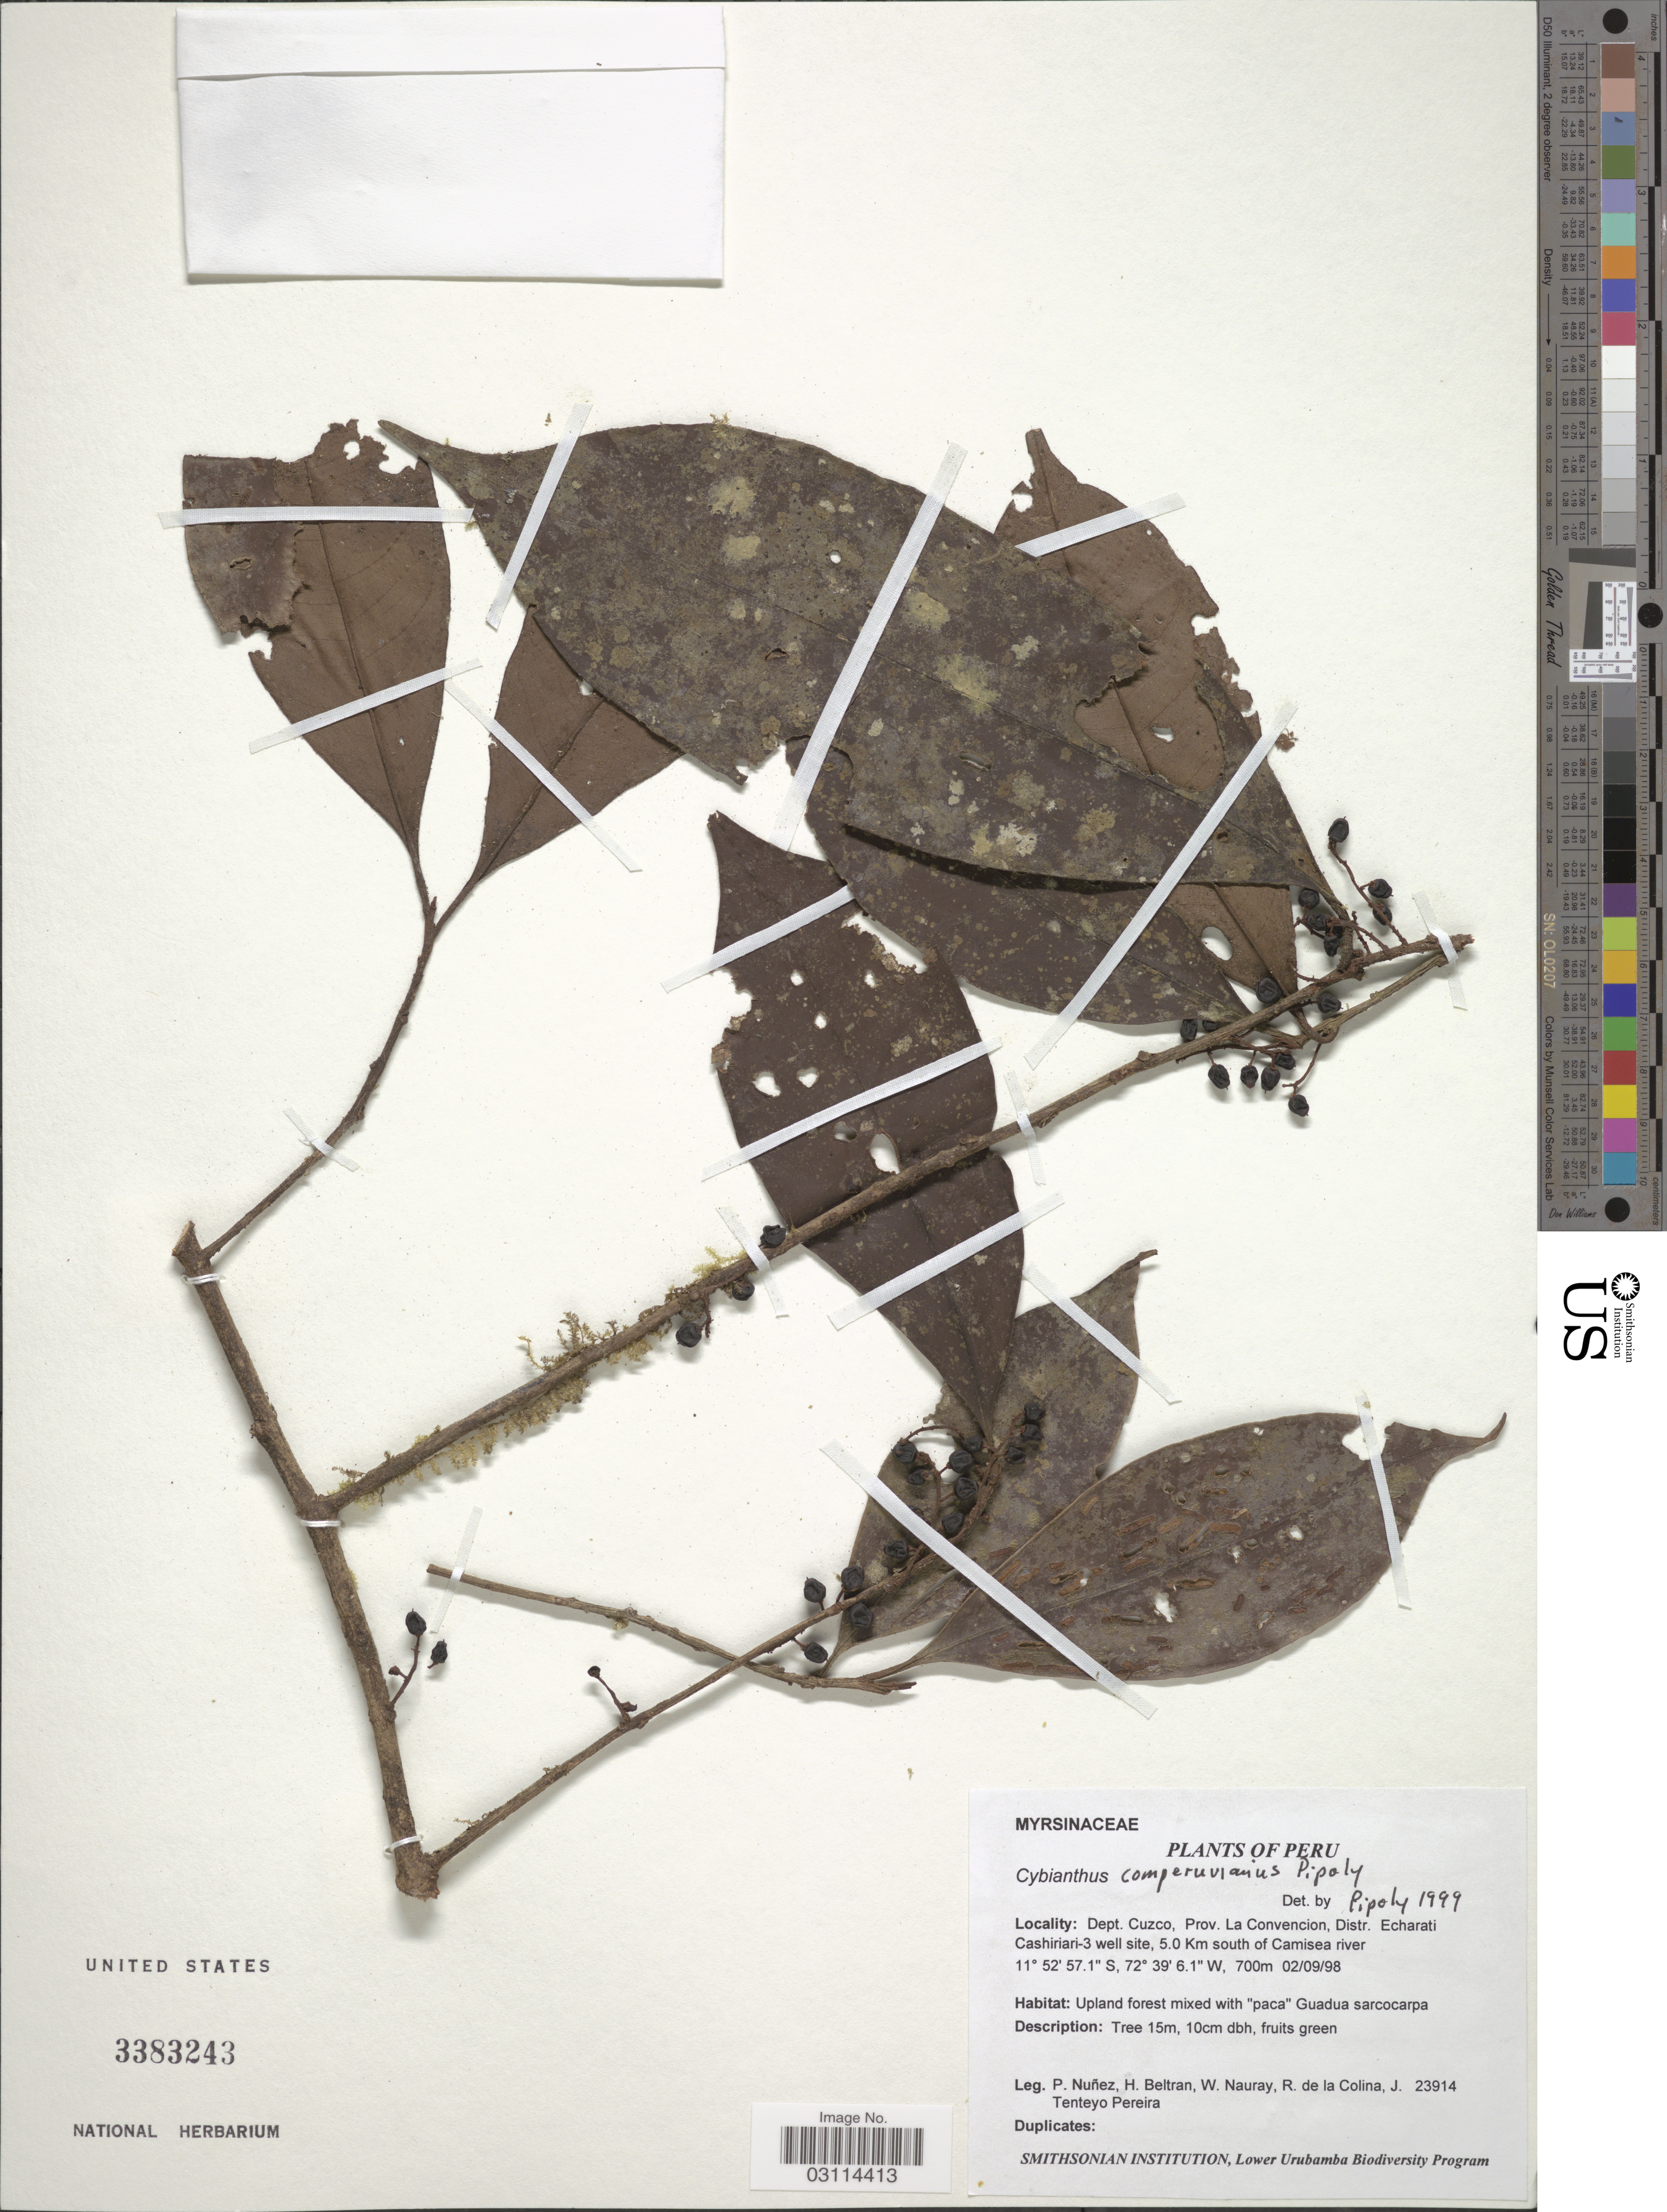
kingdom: Plantae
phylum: Tracheophyta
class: Magnoliopsida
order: Ericales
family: Primulaceae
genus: Cybianthus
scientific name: Cybianthus comperuvianus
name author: Pipoly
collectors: P. Nuñez V., H. Beltran, W. Nauray, R. Colina & J. Tenteyo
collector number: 23914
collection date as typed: Transcribed d/m/y: 2/9/98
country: Peru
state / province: Cusco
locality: Dept. Cuzco, Prov. La Convencion, Distr. Echarati Cashiriari-3 well site, 5.0 Km south of Camisea river.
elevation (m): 700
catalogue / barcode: US 3383243